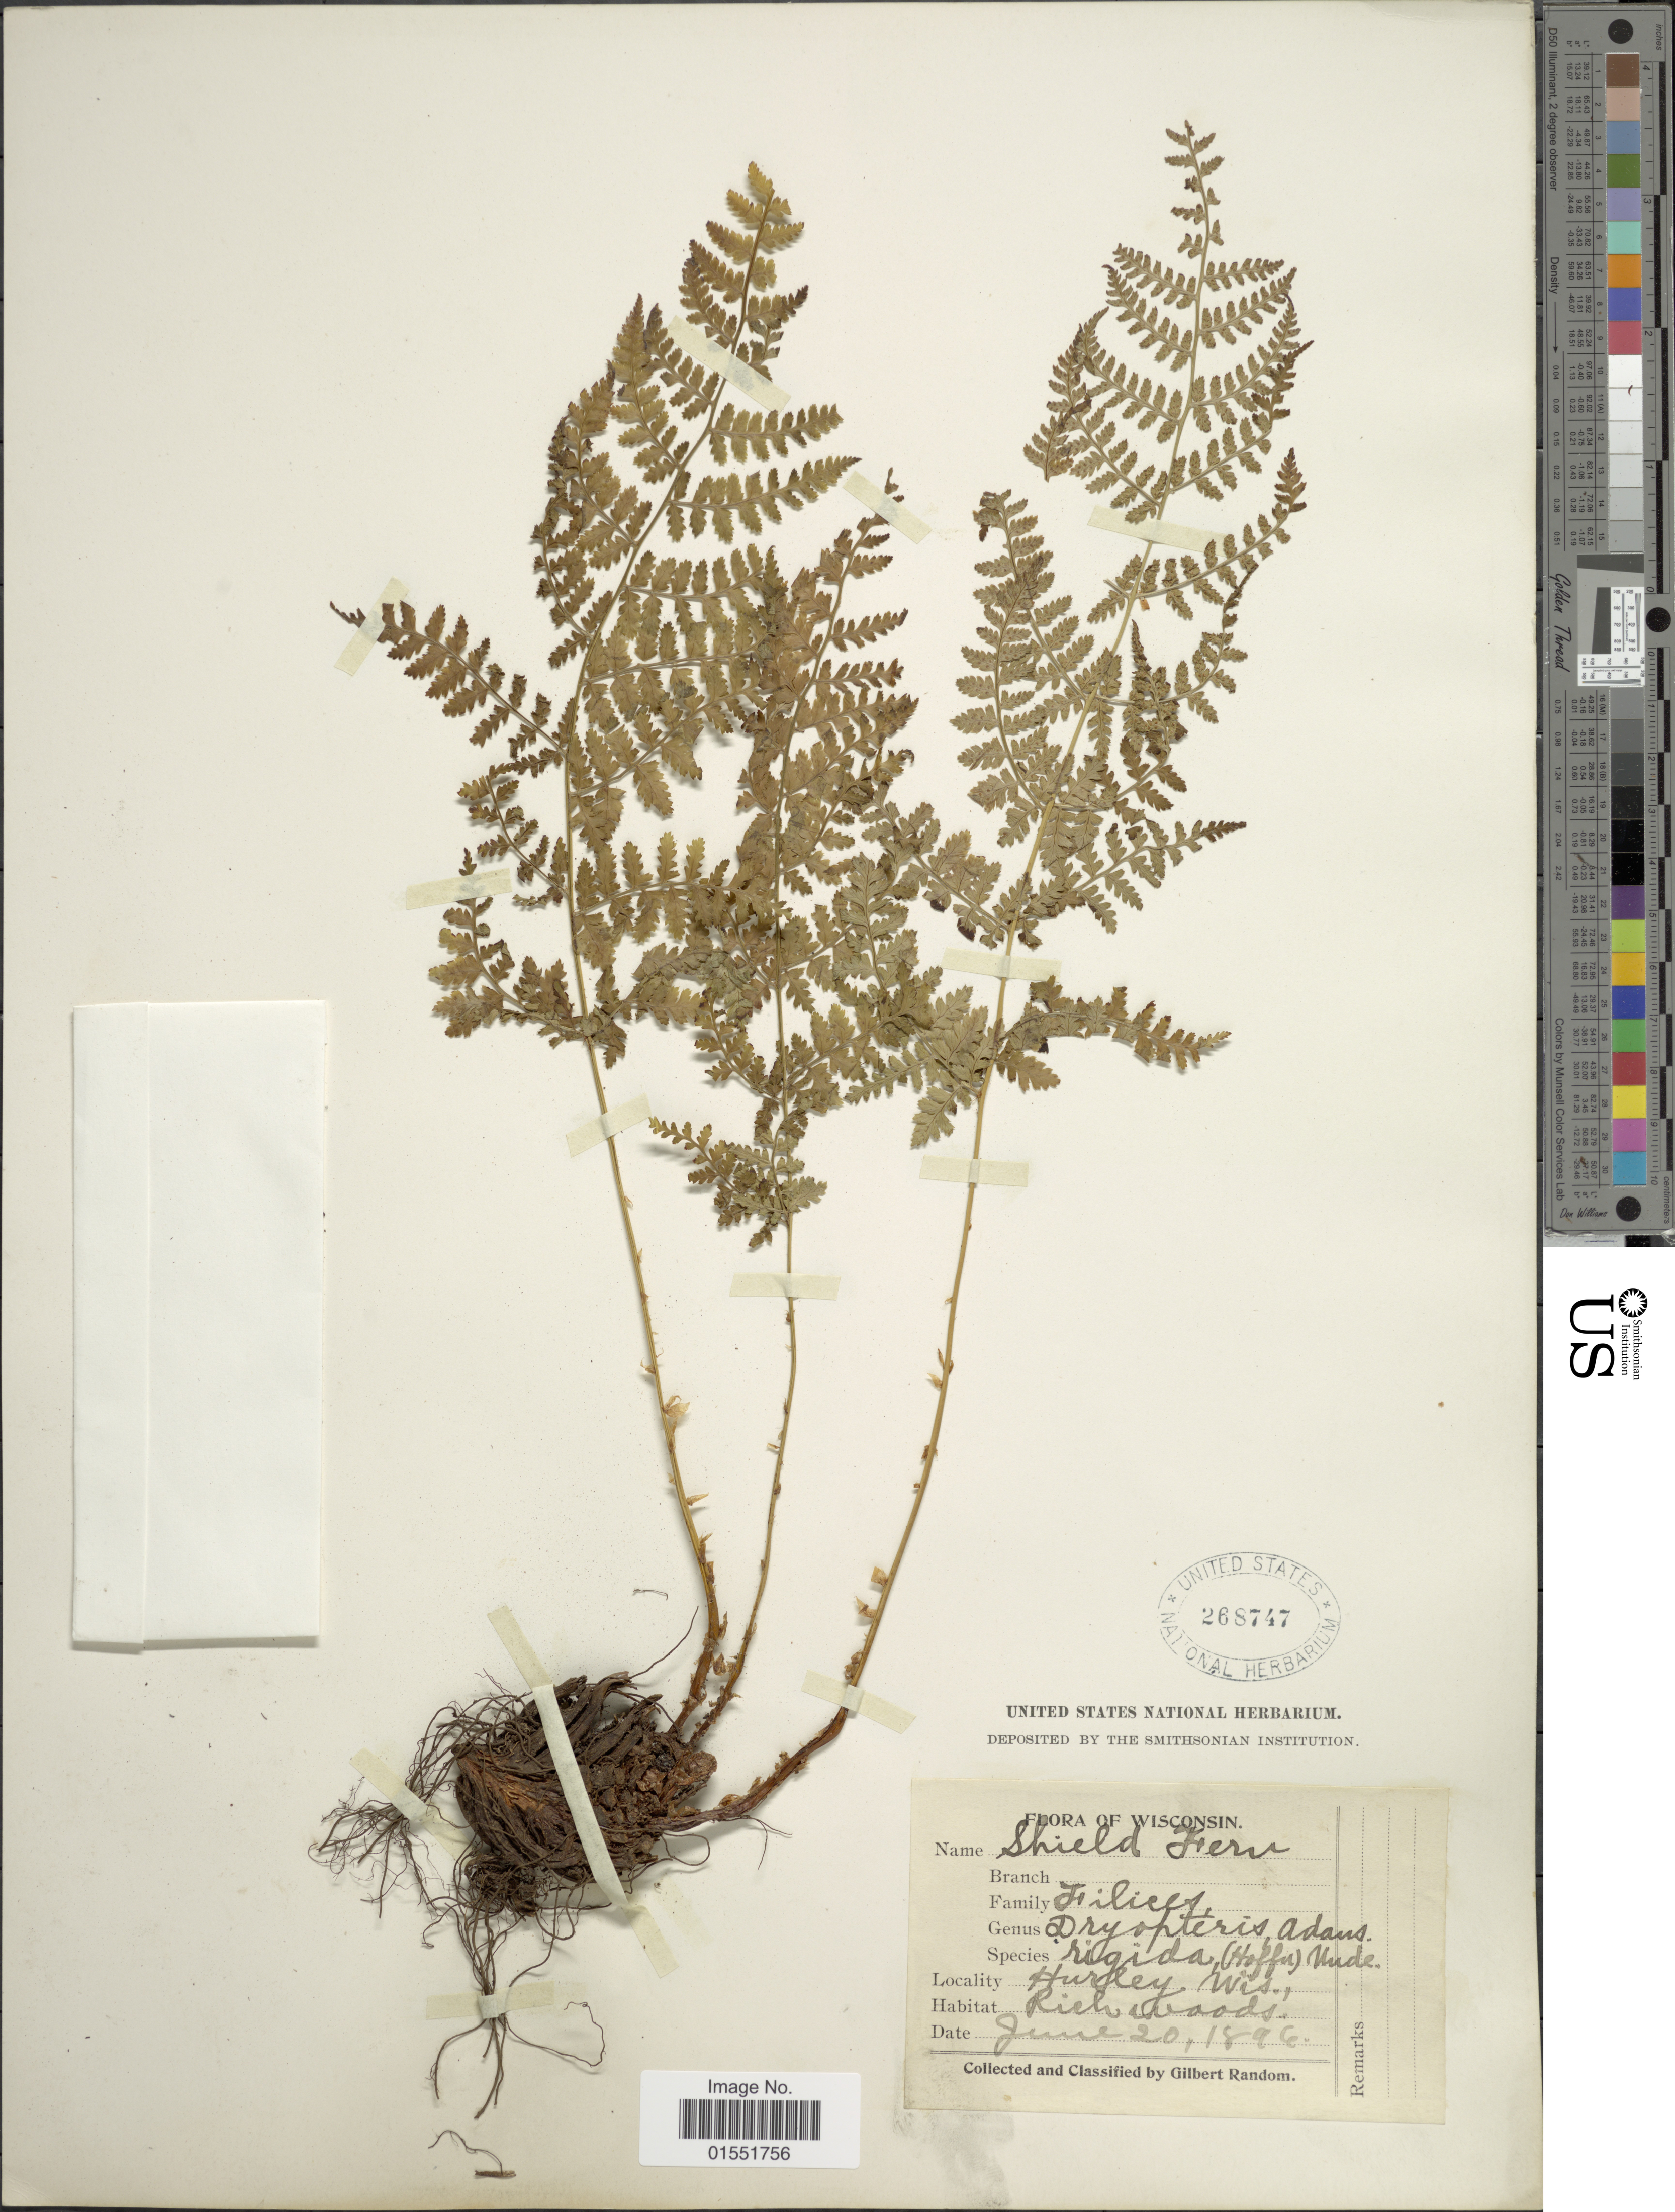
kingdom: Plantae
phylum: Tracheophyta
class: Polypodiopsida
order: Polypodiales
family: Dryopteridaceae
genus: Dryopteris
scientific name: Dryopteris intermedia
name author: (Muhl.) A. Gray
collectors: G. Random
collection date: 1896-06-20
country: United States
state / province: Wisconsin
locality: Hurley, Wis.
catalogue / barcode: US 268747